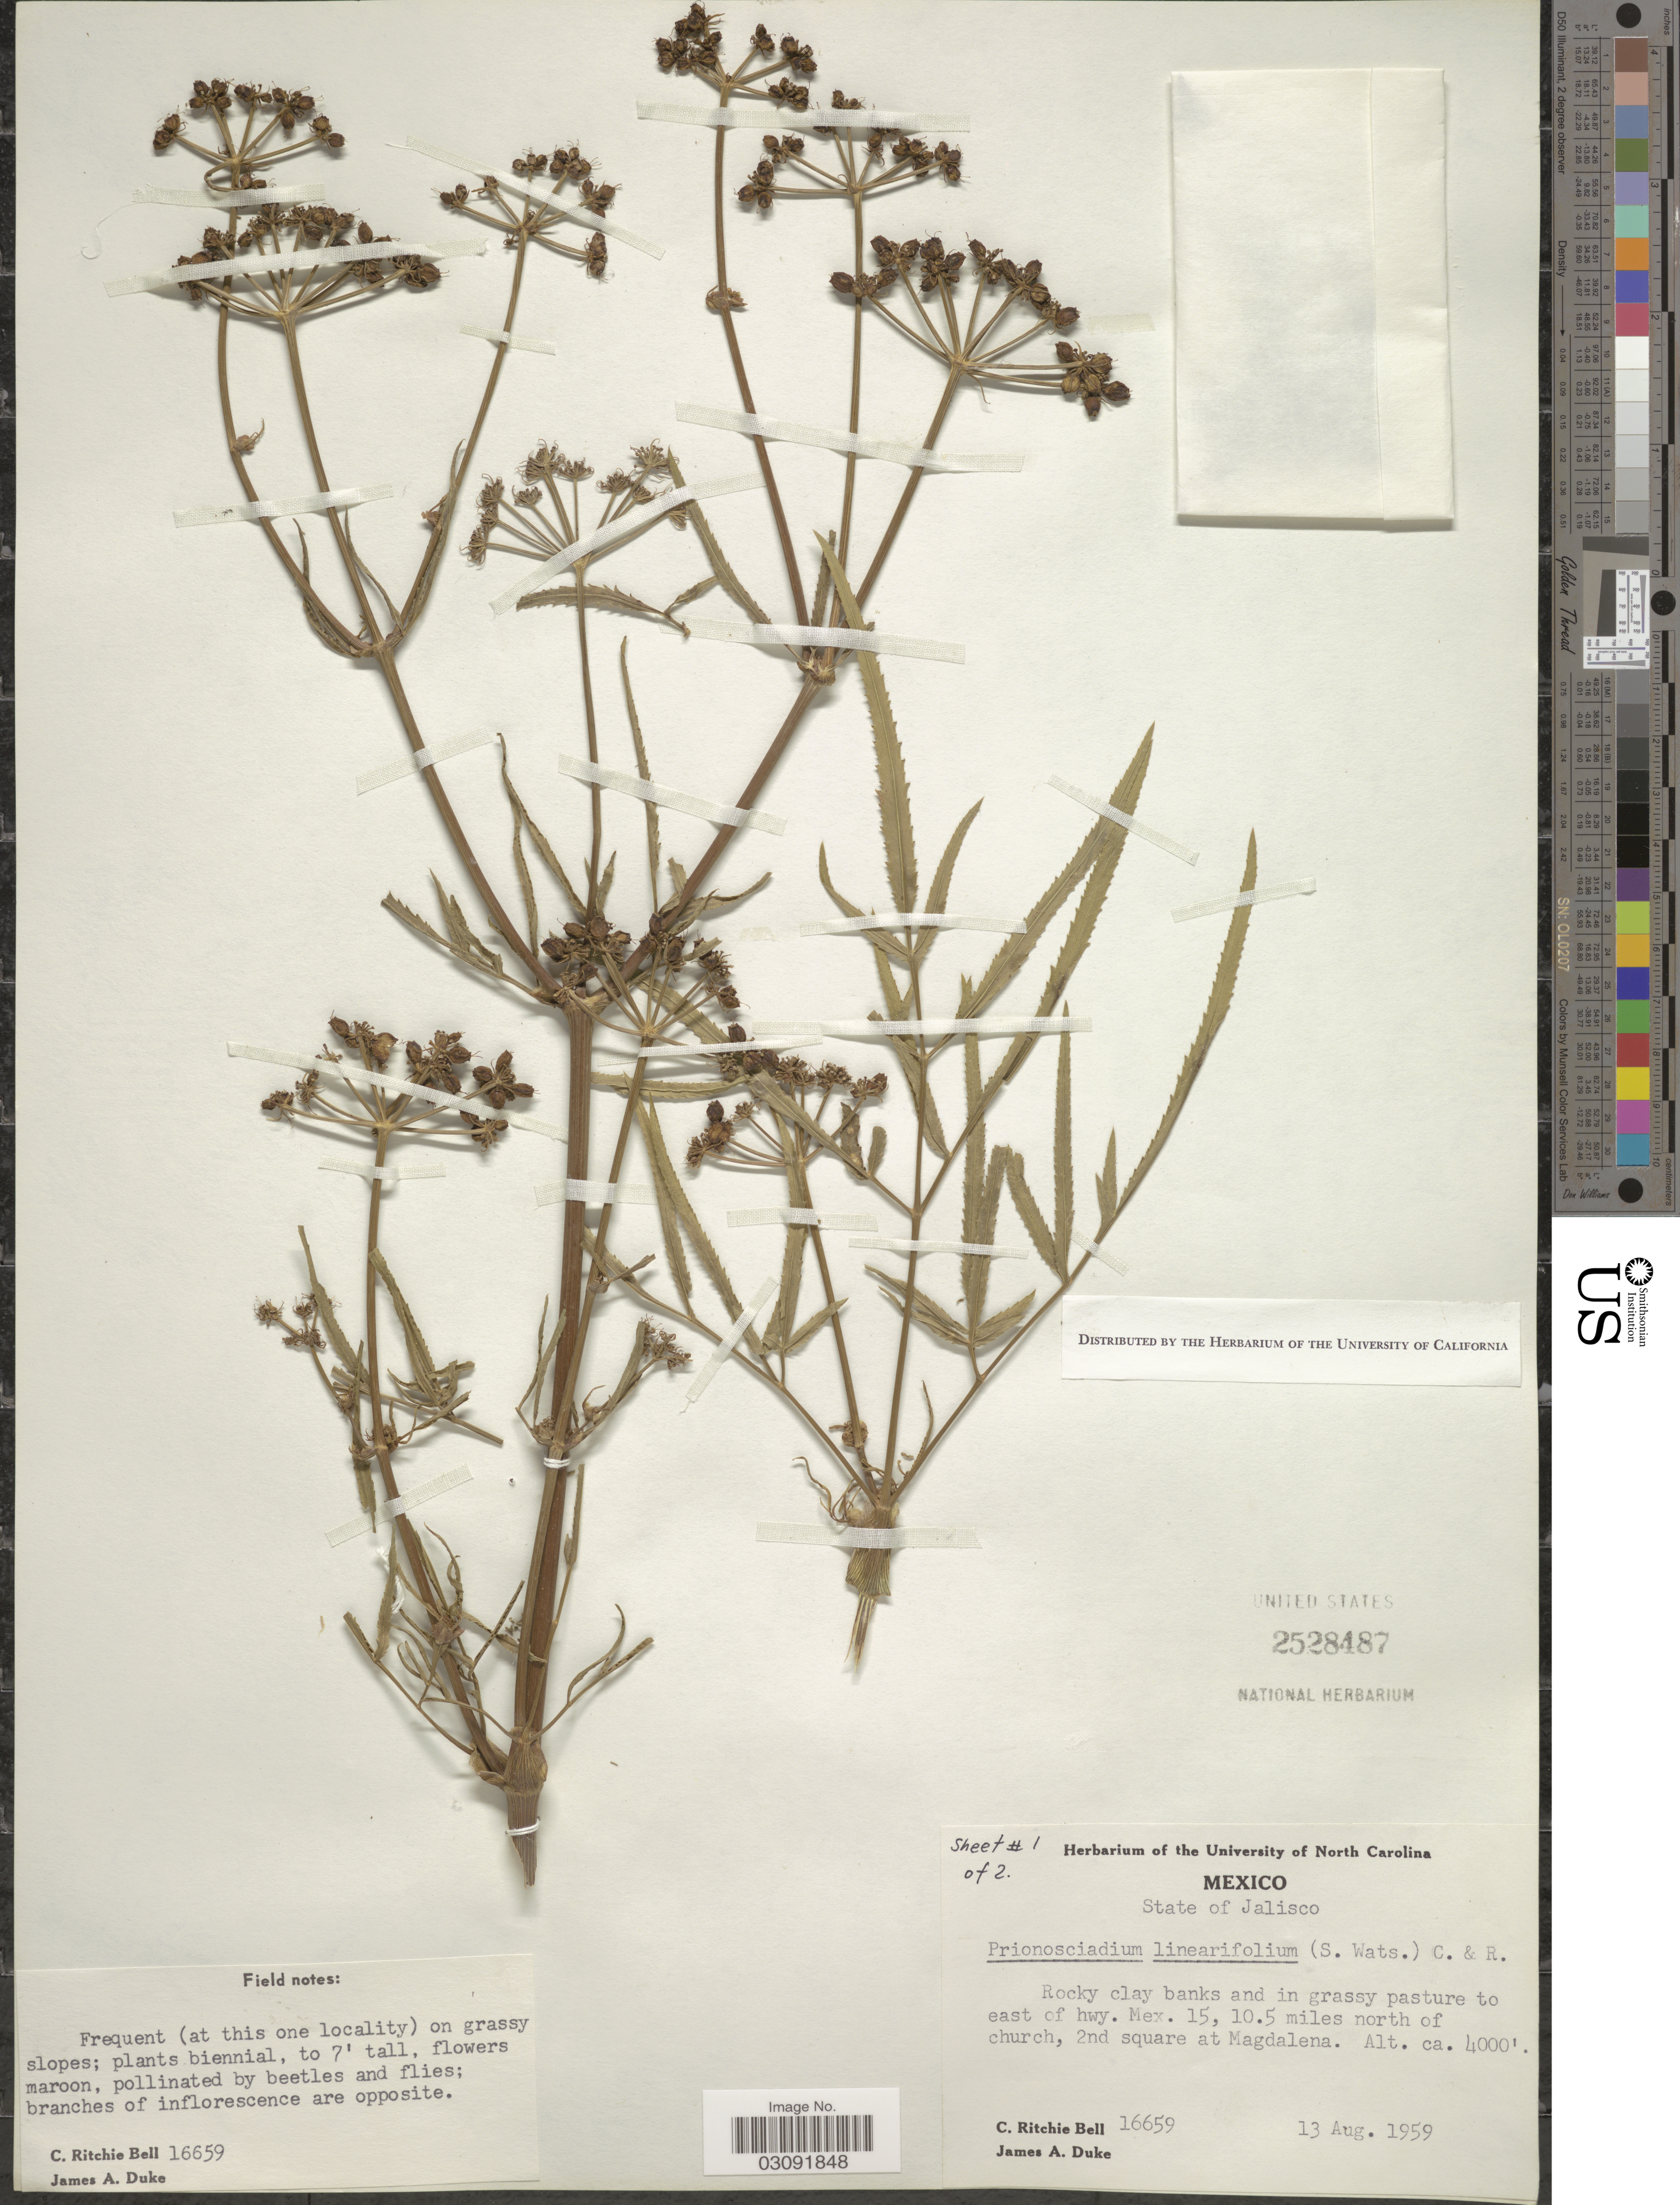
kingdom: Plantae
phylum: Tracheophyta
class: Magnoliopsida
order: Apiales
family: Apiaceae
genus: Prionosciadium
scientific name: Prionosciadium linearifolium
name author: (S. Watson) J.M. Coult. & Rose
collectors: C. R. Bell & J. A. Duke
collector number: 16659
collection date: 1959-08-13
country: Mexico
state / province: Jalisco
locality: Rocky clay banks and in grassy pasture to east of hwy. Mex. 15, 10.5 miles north of church, 2nd square at Magdalena.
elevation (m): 1219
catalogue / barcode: US 2528487